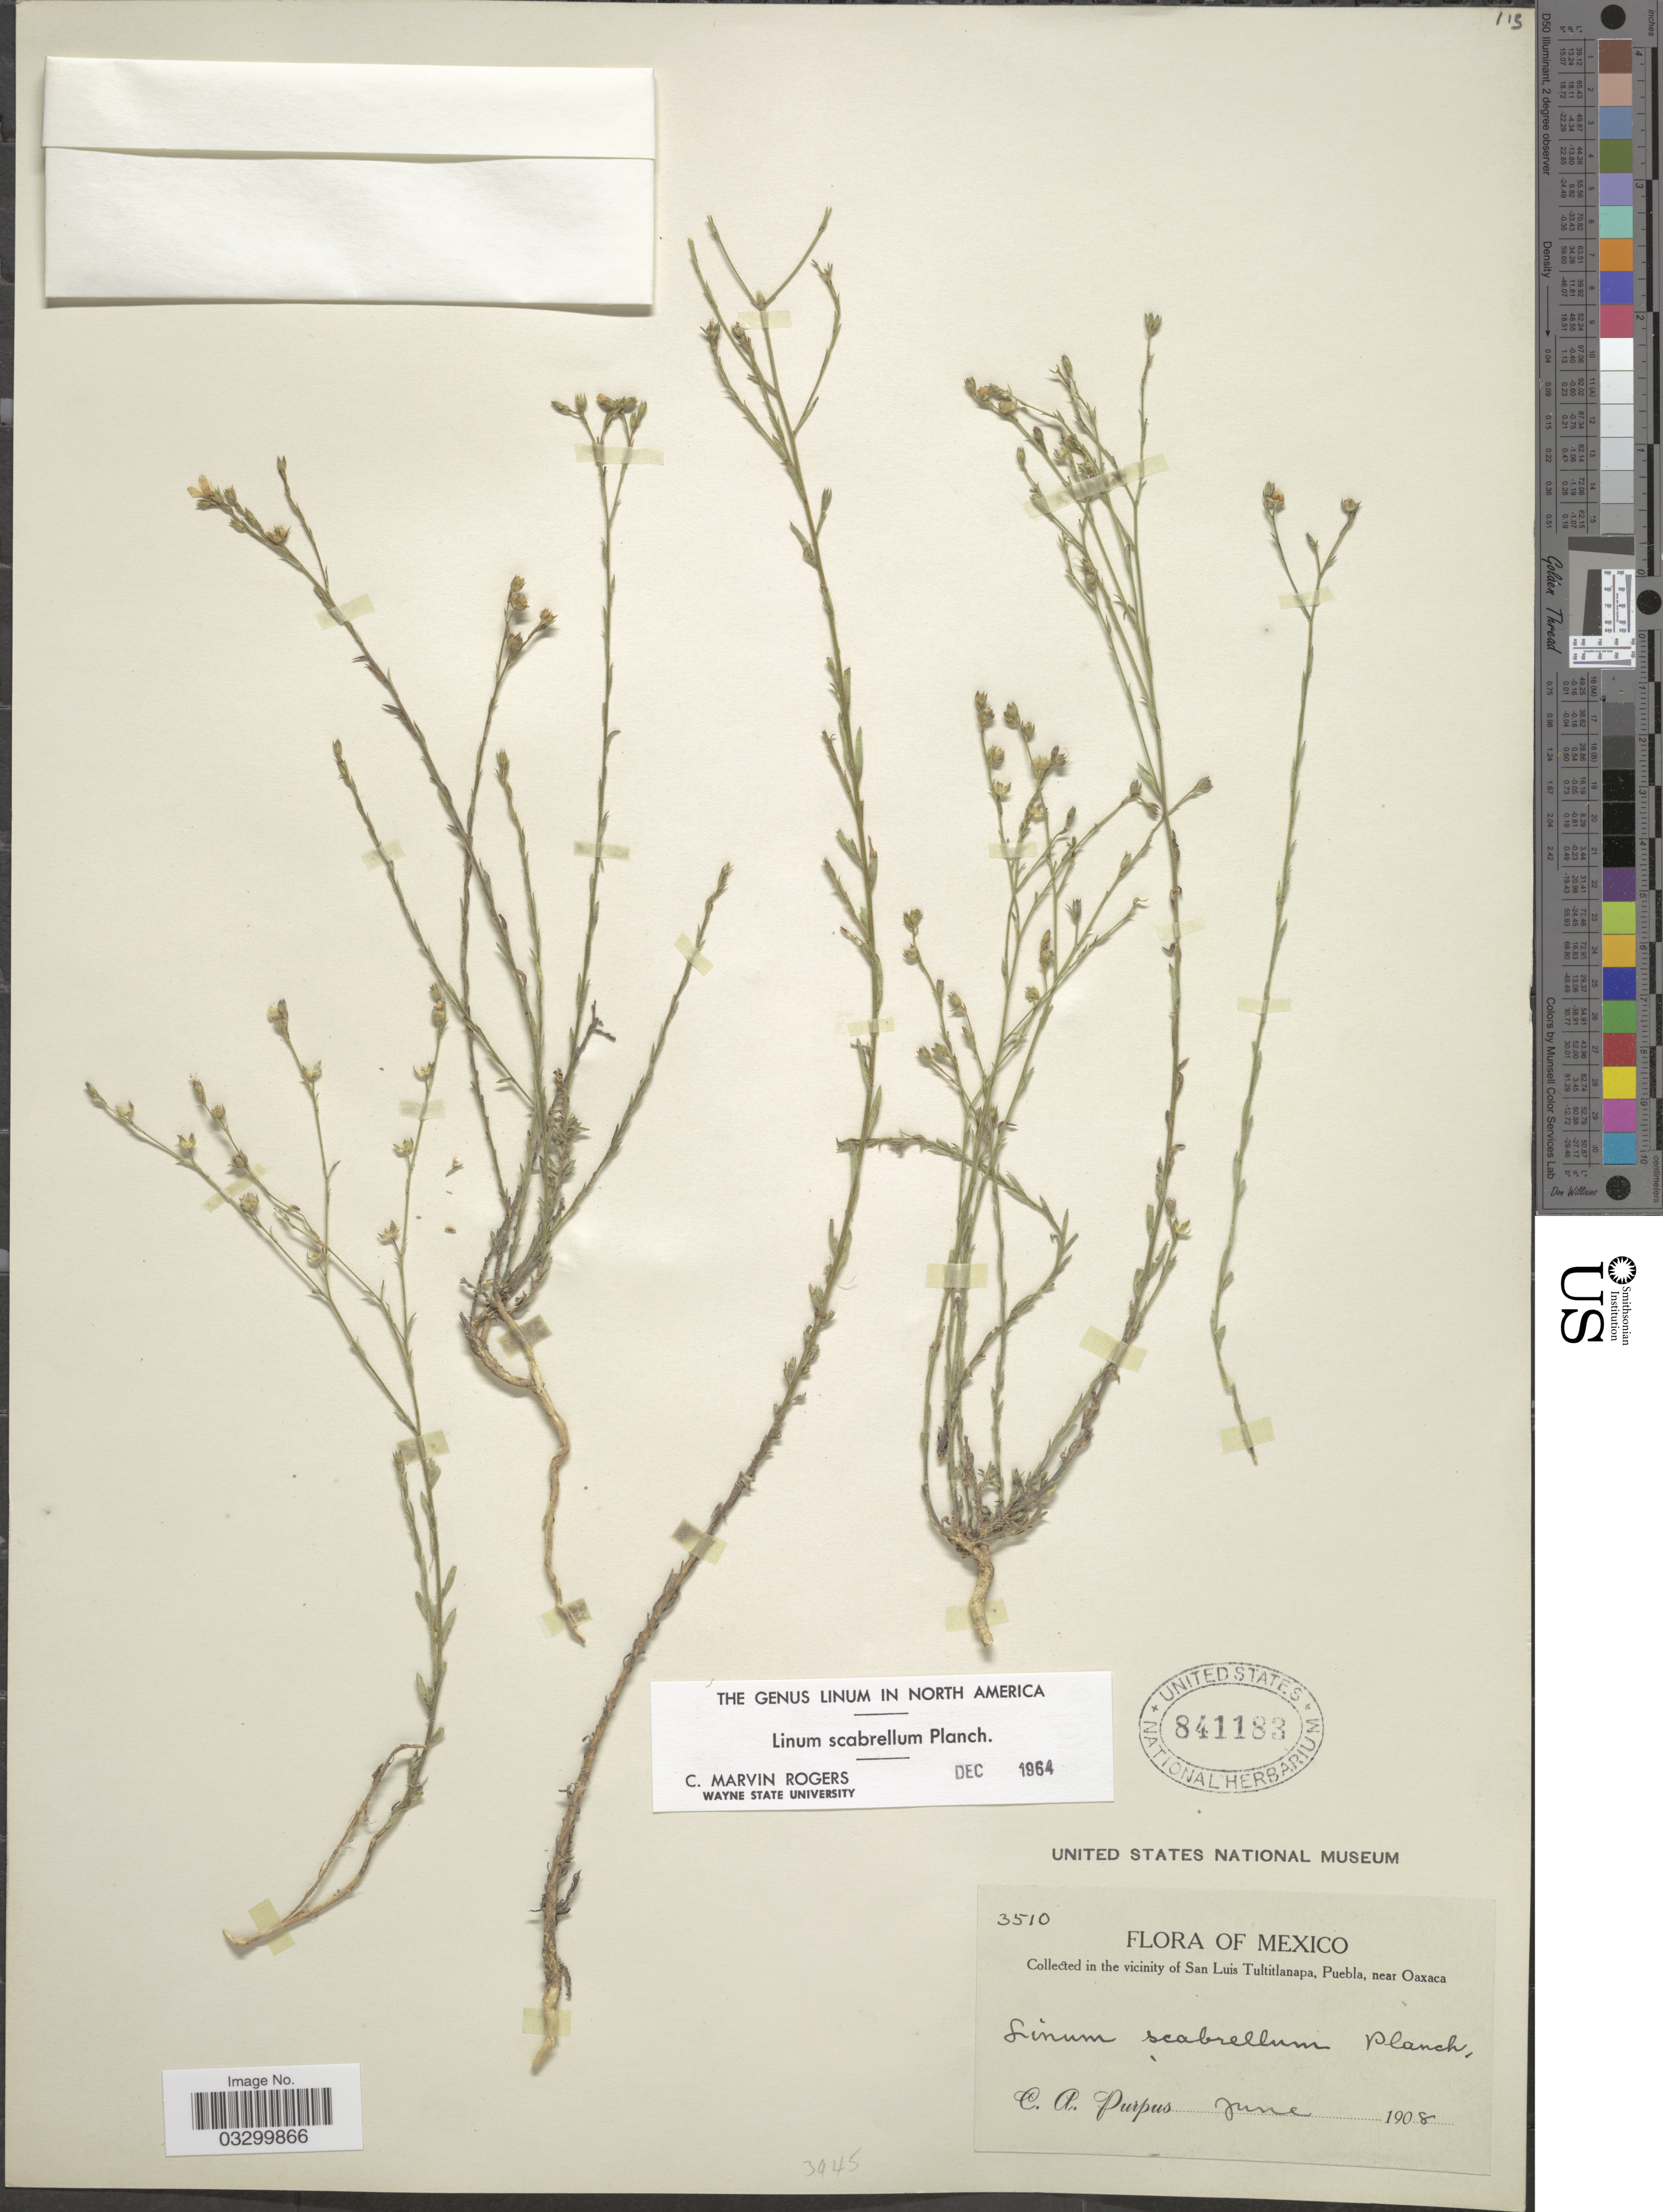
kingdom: Plantae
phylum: Tracheophyta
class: Magnoliopsida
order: Malpighiales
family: Linaceae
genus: Linum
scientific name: Linum scabrellum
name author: Planch.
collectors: C. A. Purpus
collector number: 3510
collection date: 1908-06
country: Mexico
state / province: Puebla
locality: Vicinity of San Luis Tultitlanapa, near Oaxaca.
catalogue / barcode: US 841183